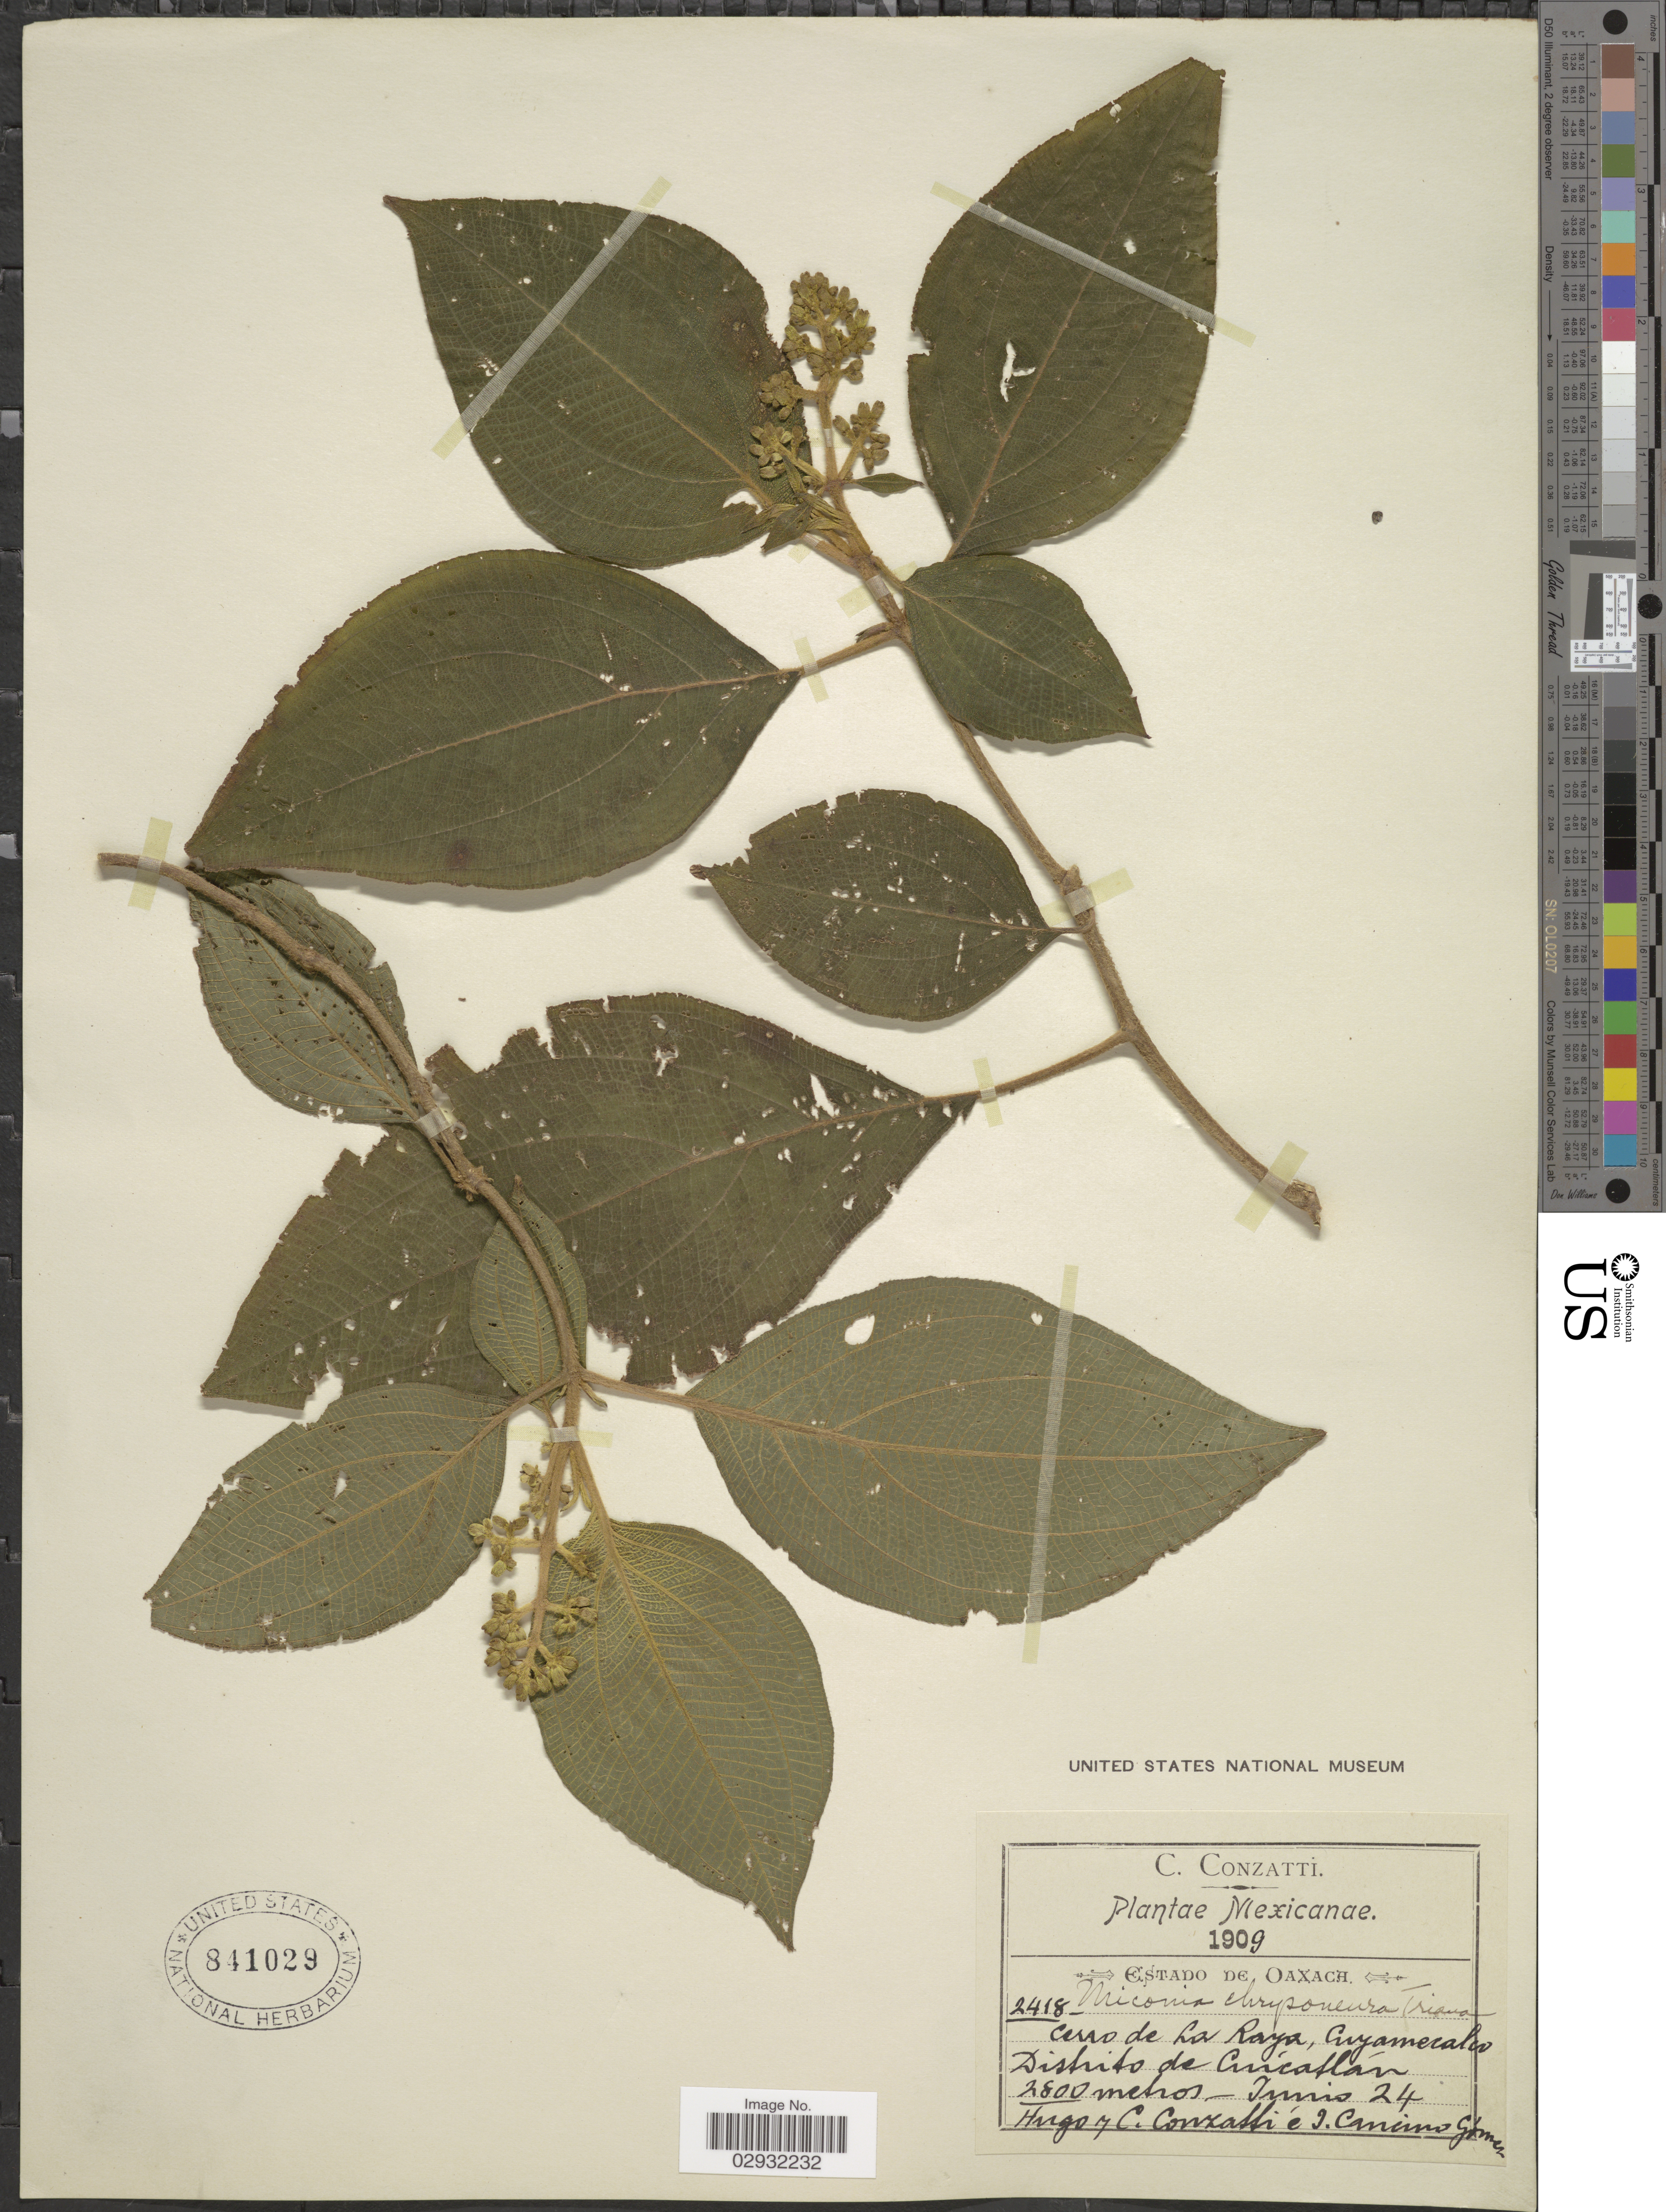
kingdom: Plantae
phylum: Tracheophyta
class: Magnoliopsida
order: Myrtales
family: Melastomataceae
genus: Miconia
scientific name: Miconia chrysoneura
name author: Triana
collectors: H. Conzatti, C. Conzatti & Cancino Gómez, I.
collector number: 2418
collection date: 1909-06-24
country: Mexico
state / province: Oaxaca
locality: Cerro de La Raya, Cuyamecalco, Distrito de Cuscatlán.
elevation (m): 2800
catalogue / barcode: US 841029